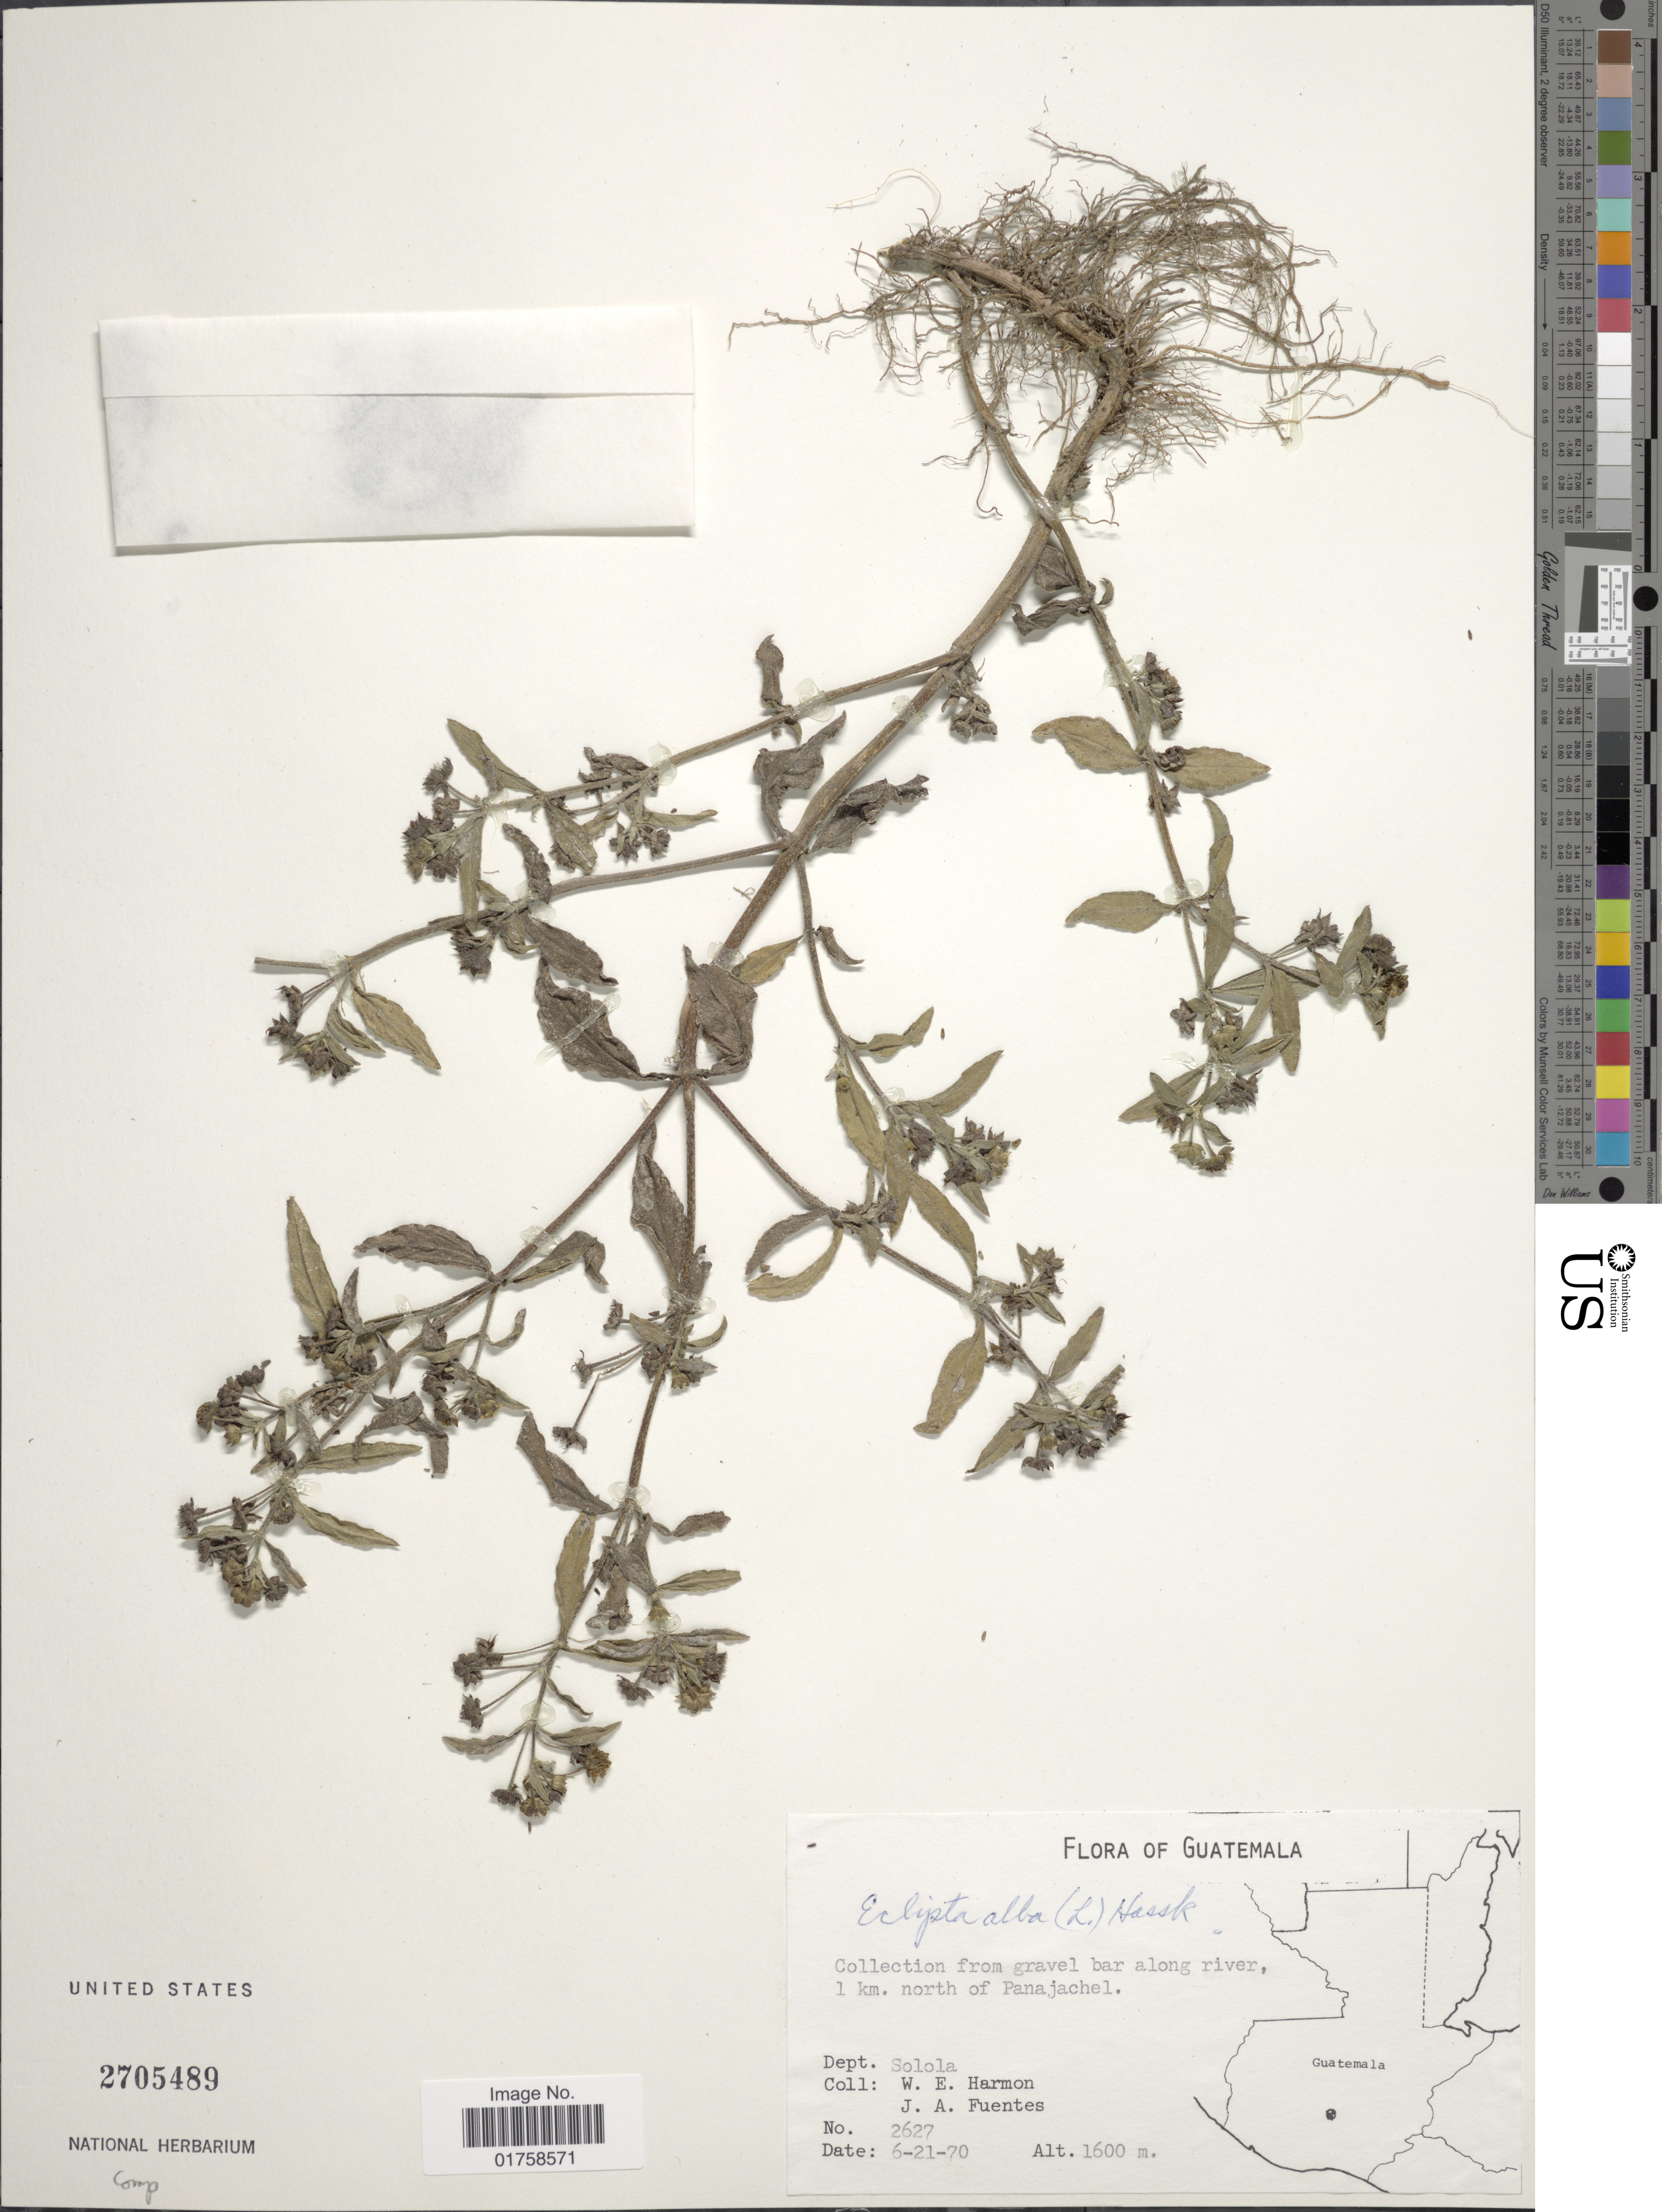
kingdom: Plantae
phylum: Tracheophyta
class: Magnoliopsida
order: Asterales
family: Asteraceae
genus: Eclipta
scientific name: Eclipta alba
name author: (L.) Hassk.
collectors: W. E. Harmon & J. Fuentes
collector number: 2627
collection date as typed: Transcribed d/m/y: 21/6/70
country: Guatemala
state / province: Sololá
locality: Guatemala. from gravel bar along river, 1 km. north of Panajachel. Dept. Solola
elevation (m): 1600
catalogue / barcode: US 2705489